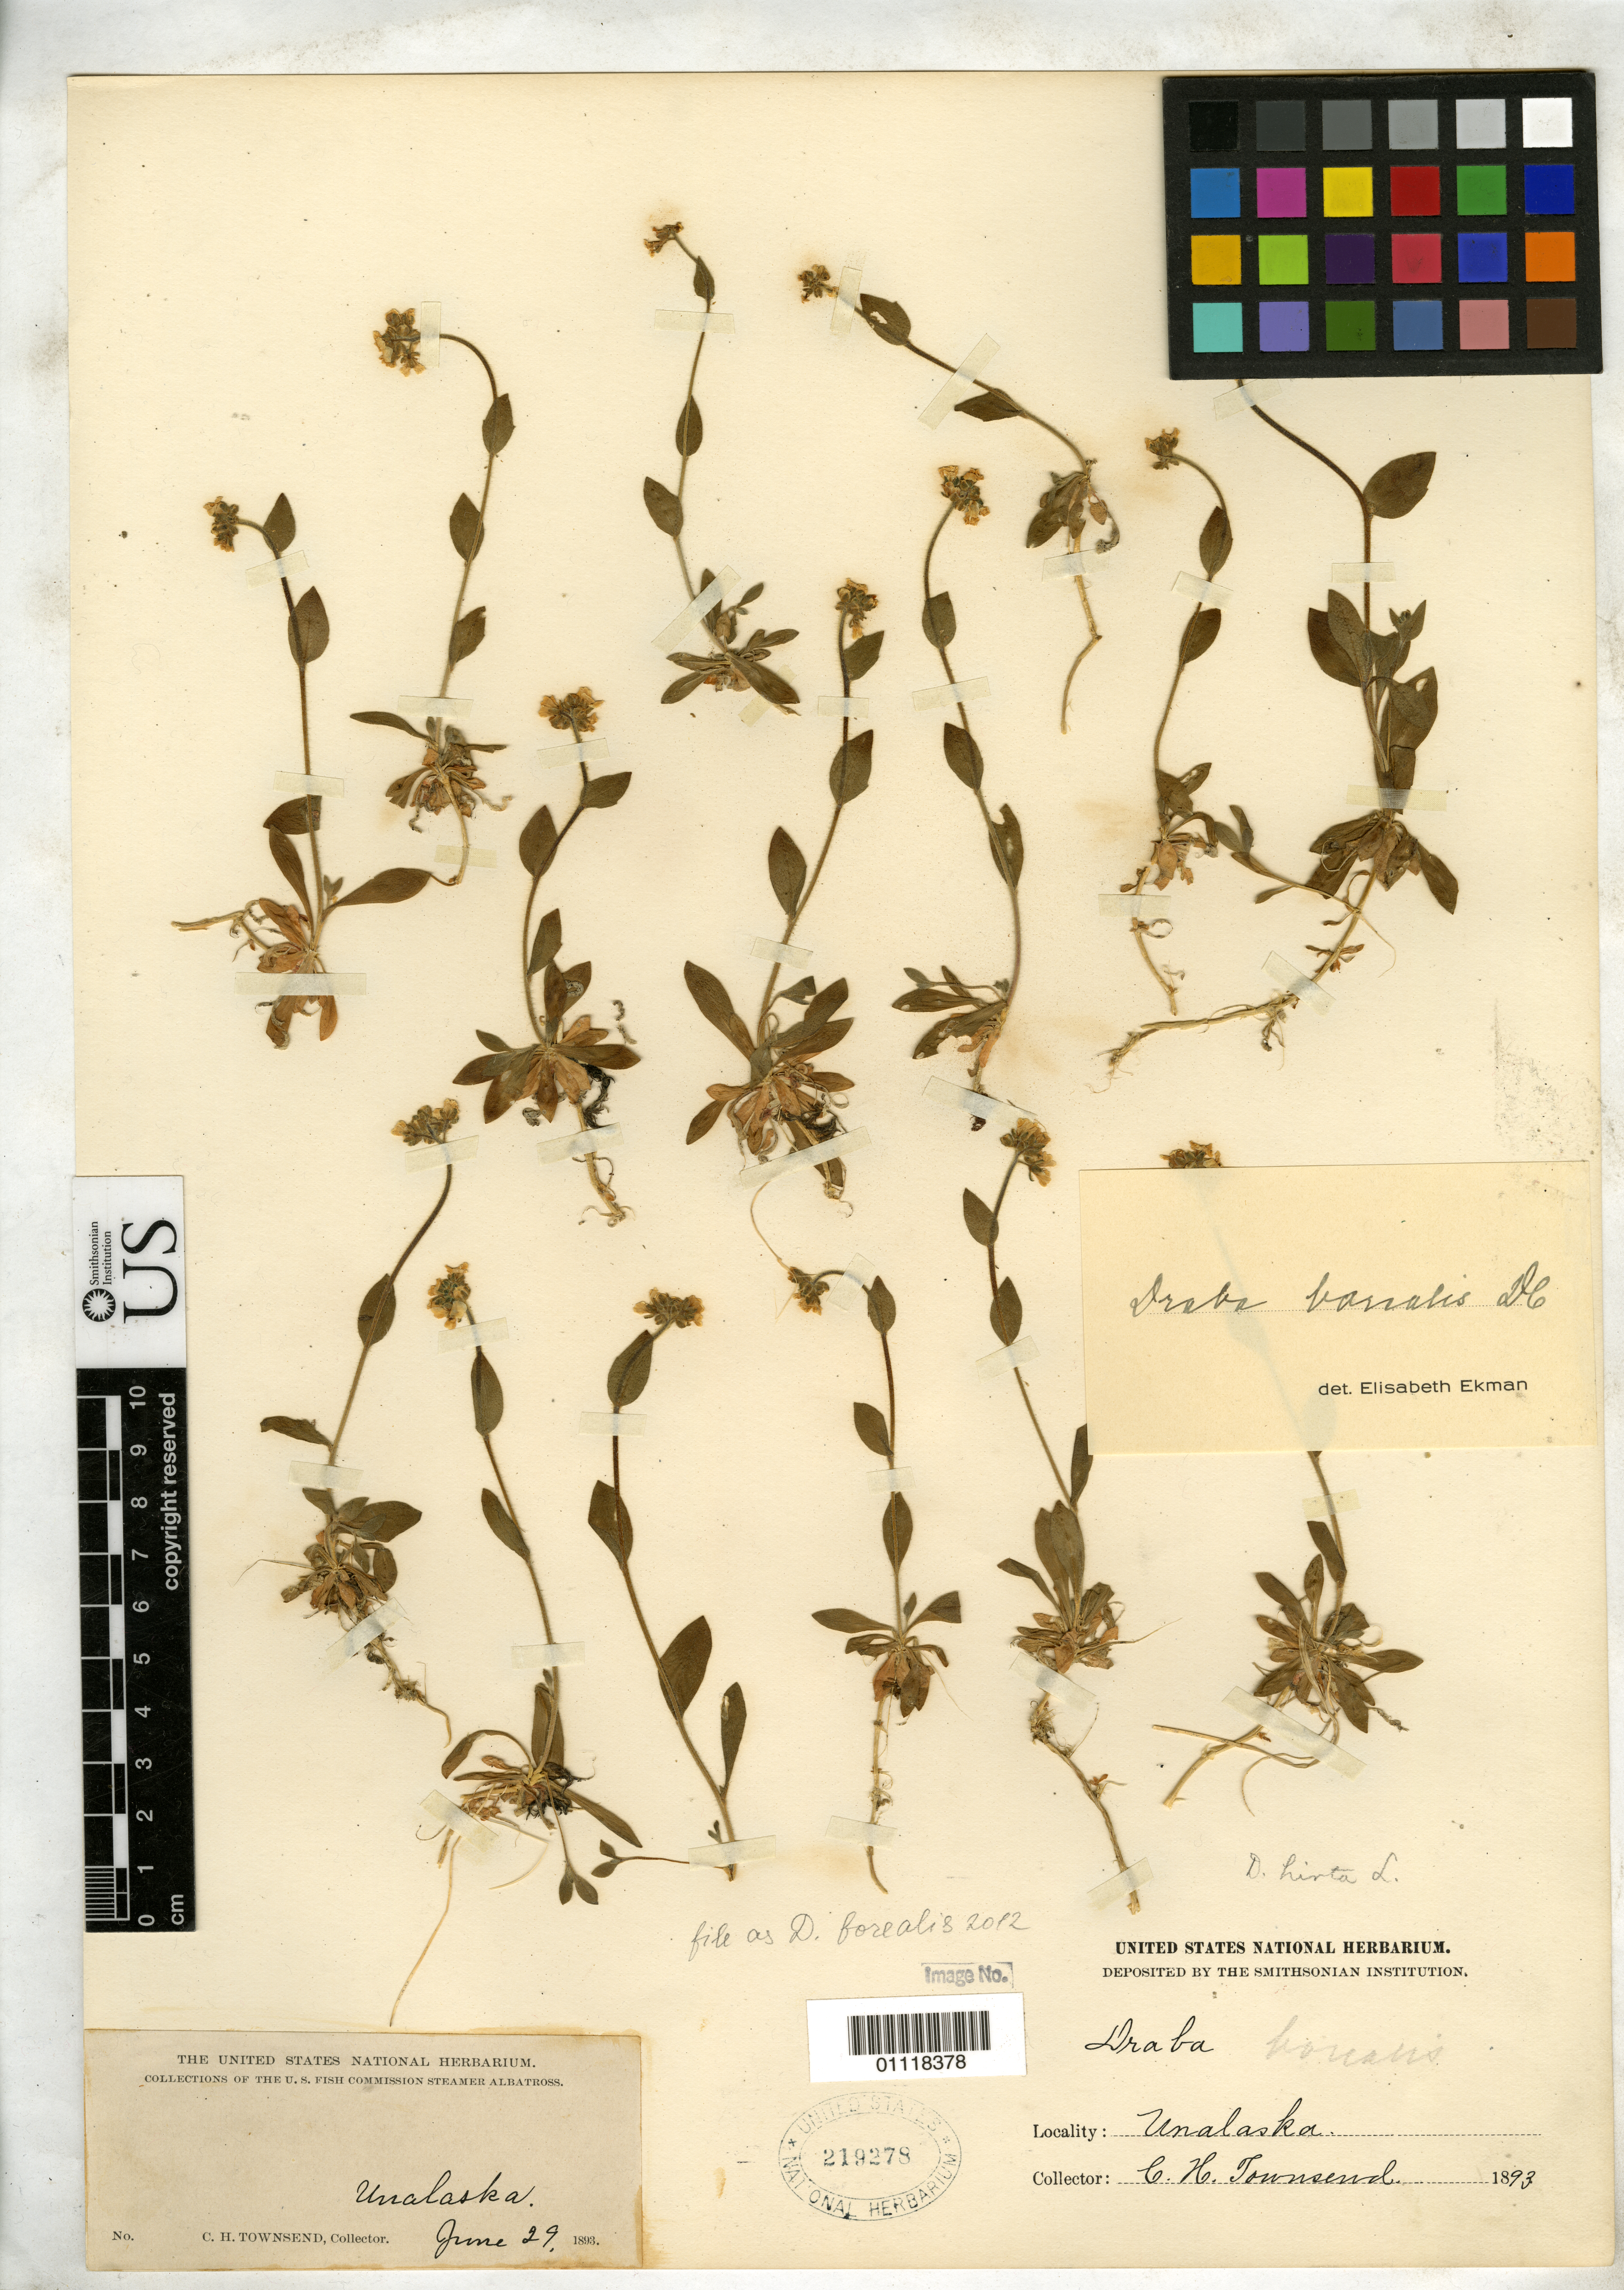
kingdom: Plantae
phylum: Tracheophyta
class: Magnoliopsida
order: Brassicales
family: Brassicaceae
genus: Draba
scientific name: Draba borealis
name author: DC.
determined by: Ekman, E. L.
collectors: C. H. Townsend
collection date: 1893-06-29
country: United States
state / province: Alaska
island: Unalaska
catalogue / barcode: US 219278